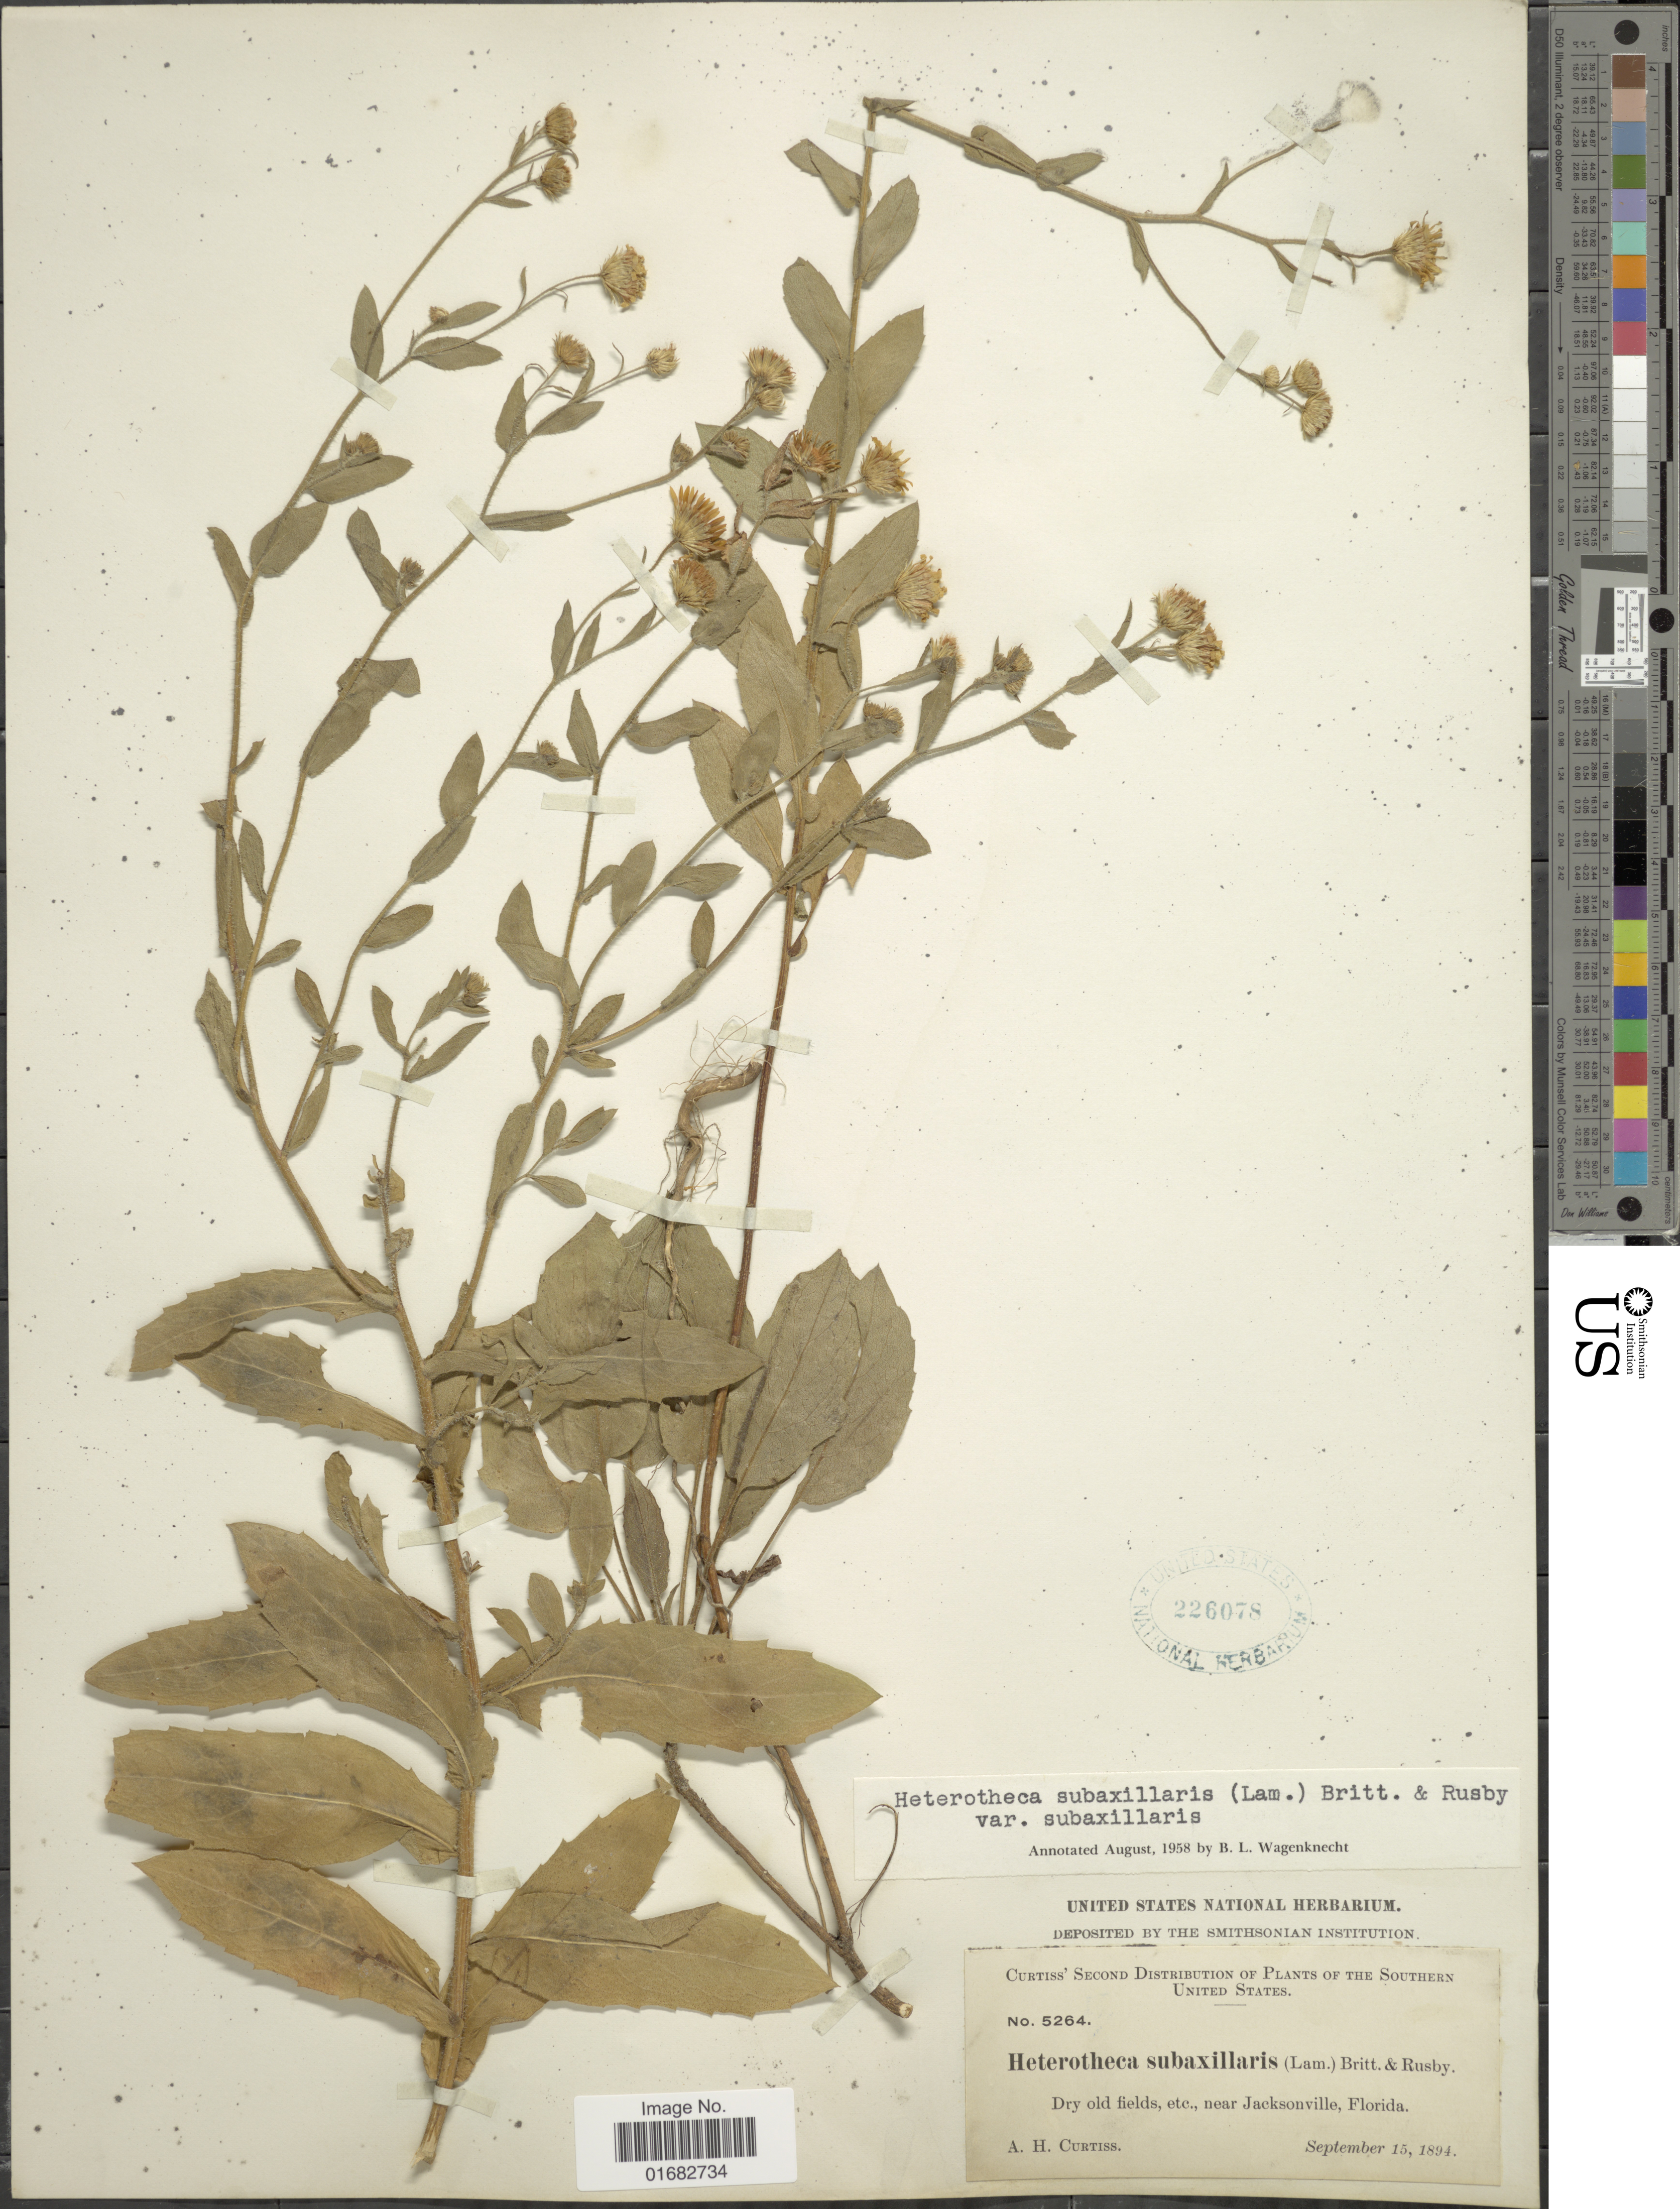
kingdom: Plantae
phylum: Tracheophyta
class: Magnoliopsida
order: Asterales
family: Asteraceae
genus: Heterotheca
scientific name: Heterotheca subaxillaris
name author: (Lam.) Britton & Rusby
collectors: A. H. Curtiss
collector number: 5264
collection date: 1894-09-15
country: United States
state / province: Florida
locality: Southern United States. Near Jacksonville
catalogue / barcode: US 226078